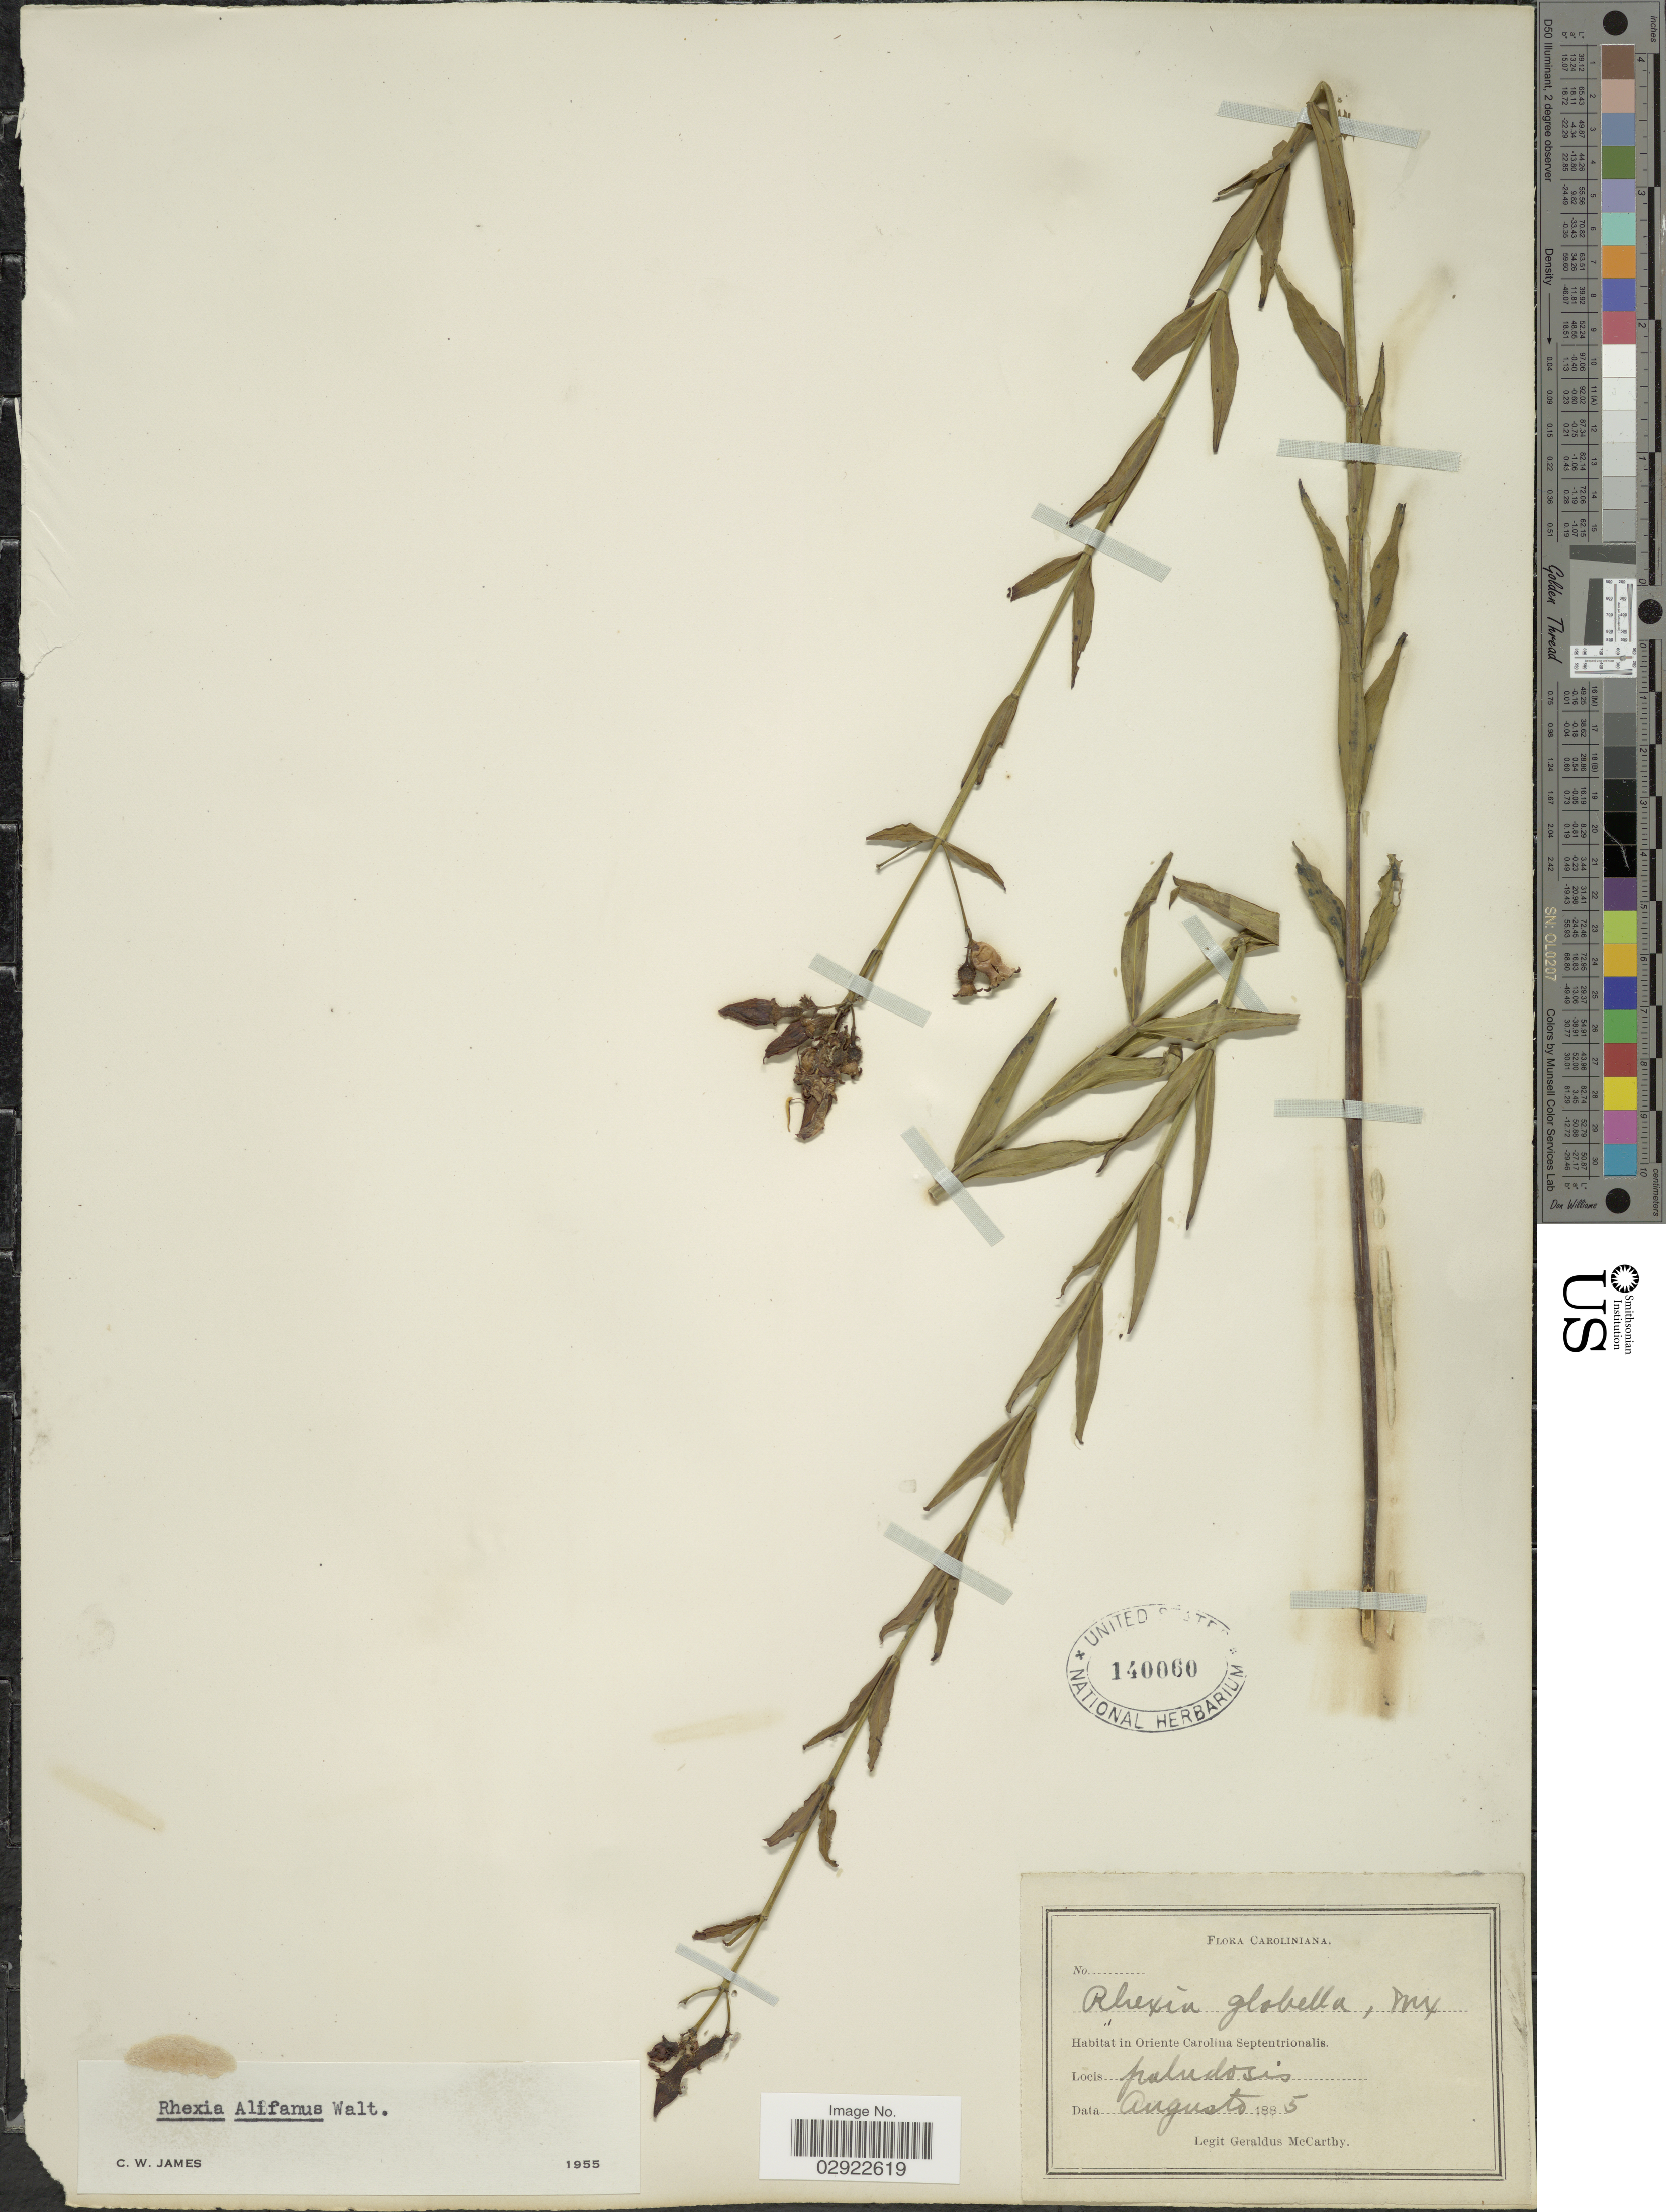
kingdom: Plantae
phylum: Tracheophyta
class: Magnoliopsida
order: Myrtales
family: Melastomataceae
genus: Rhexia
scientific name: Rhexia alifanus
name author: Walter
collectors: M. McCarthy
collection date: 1885-08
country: United States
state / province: North Carolina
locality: In Oriente Carolina Septentrionalis, paludosis.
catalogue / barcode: US 140060